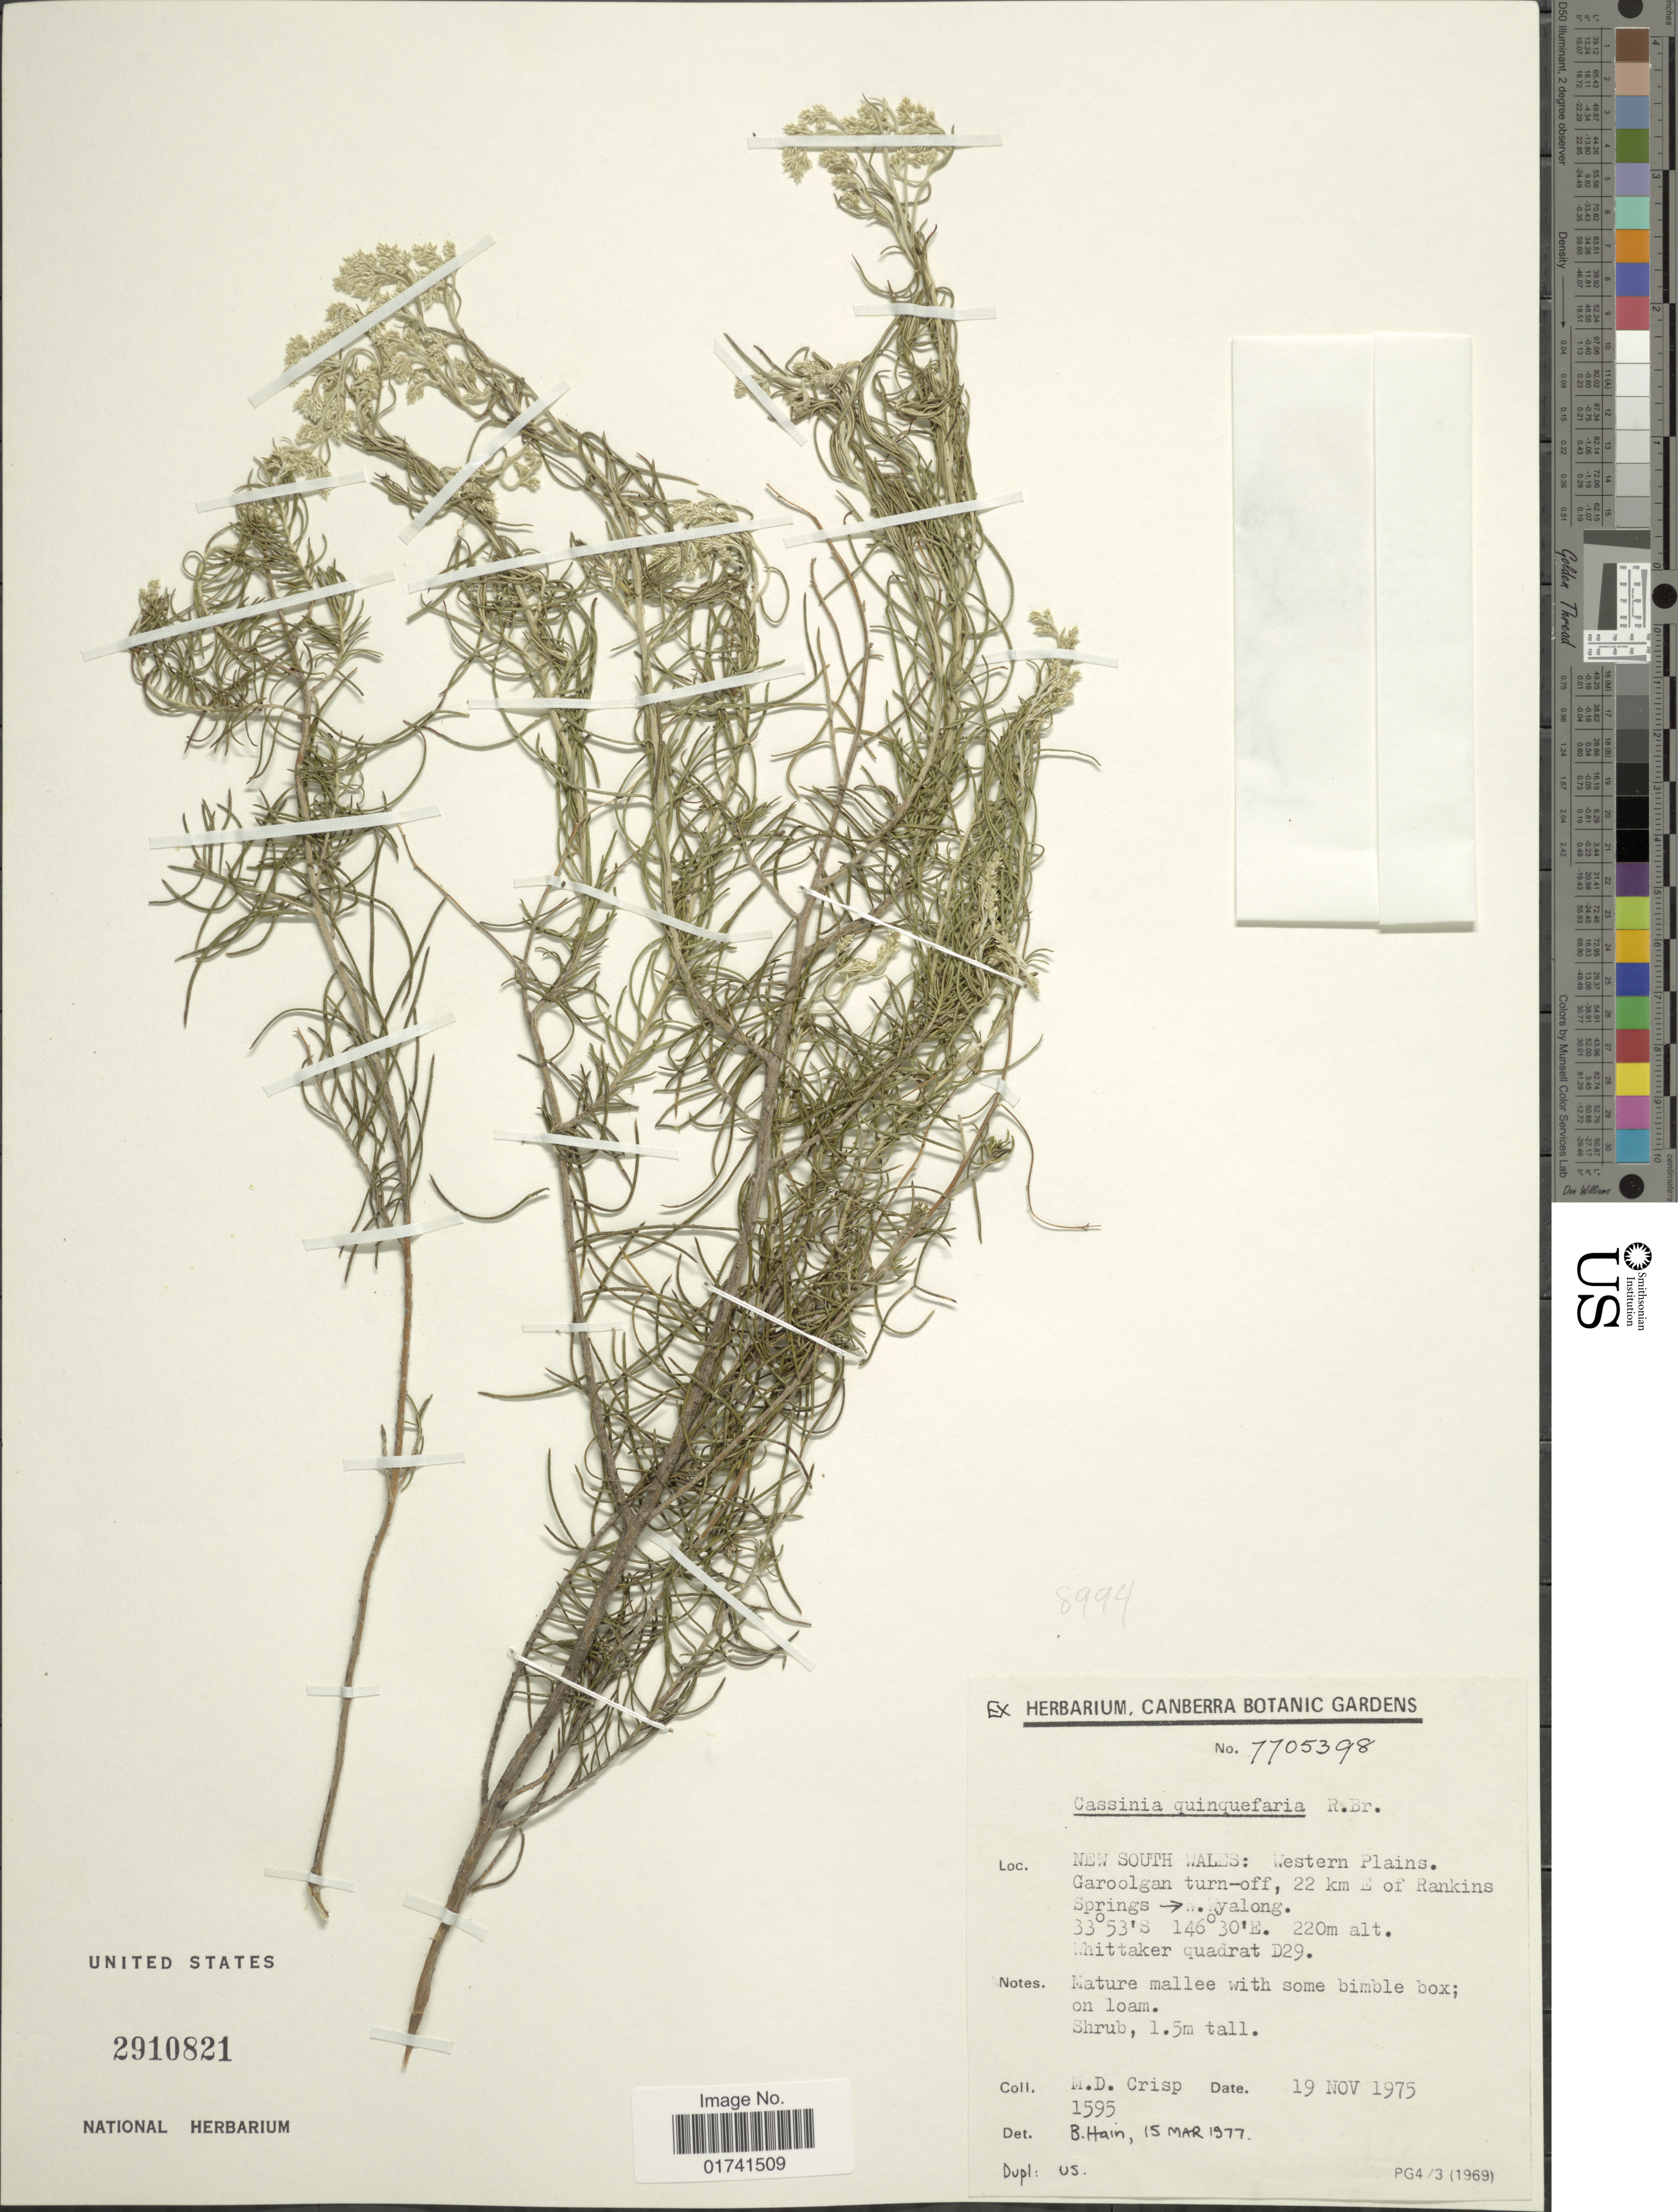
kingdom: Plantae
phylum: Tracheophyta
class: Magnoliopsida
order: Asterales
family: Asteraceae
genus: Cassinia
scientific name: Cassinia quiquefaria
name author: R. Br.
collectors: M. Crisp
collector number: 1595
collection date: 1975-11-19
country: Australia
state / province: New South Wales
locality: Western Plains, Garoolgan turn-off, 22 kms E of Rankins Springs-> W. Kyalong, Whittaker quadrat D29.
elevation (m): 220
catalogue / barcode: US 2910821